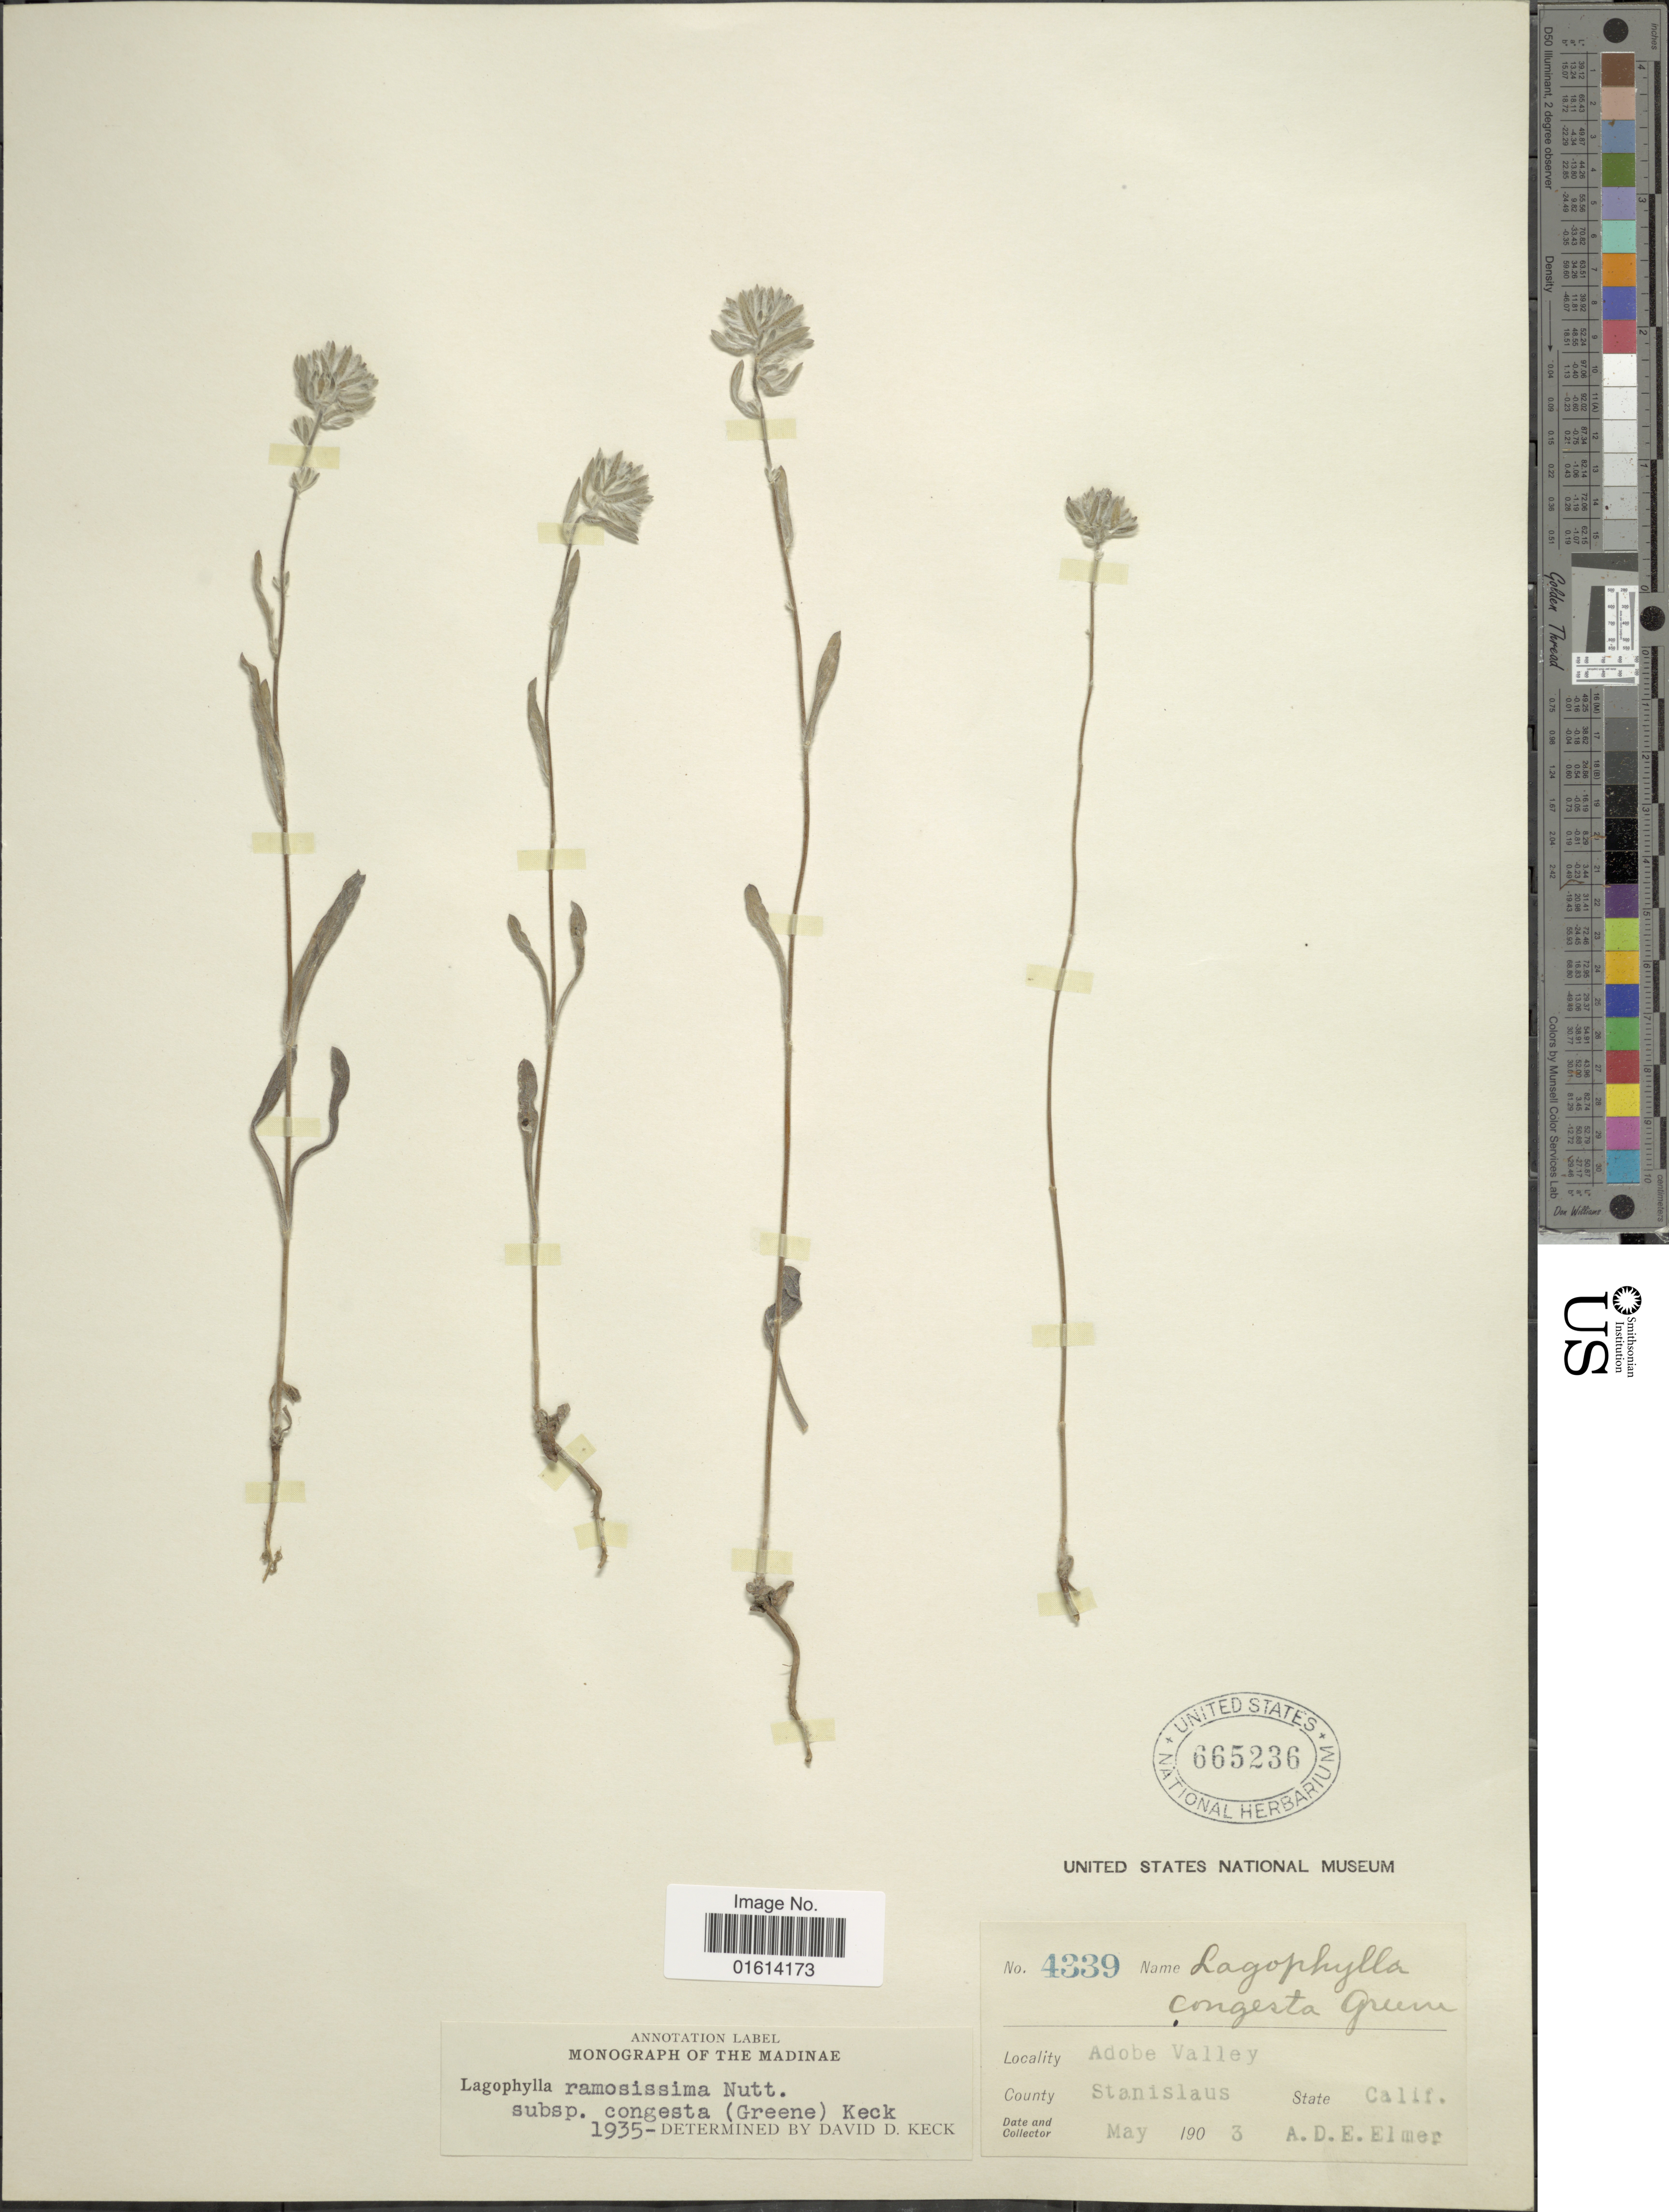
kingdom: Plantae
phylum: Tracheophyta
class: Magnoliopsida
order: Asterales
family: Asteraceae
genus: Lagophylla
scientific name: Lagophylla ramosissima subsp. congesta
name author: (Greene) D.D. Keck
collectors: A. D. E. Elmer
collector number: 4339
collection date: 1903-05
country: United States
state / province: California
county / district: Stanislaus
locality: Adobe Valley, County Stanislaus, State Calif.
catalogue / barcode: US 665236